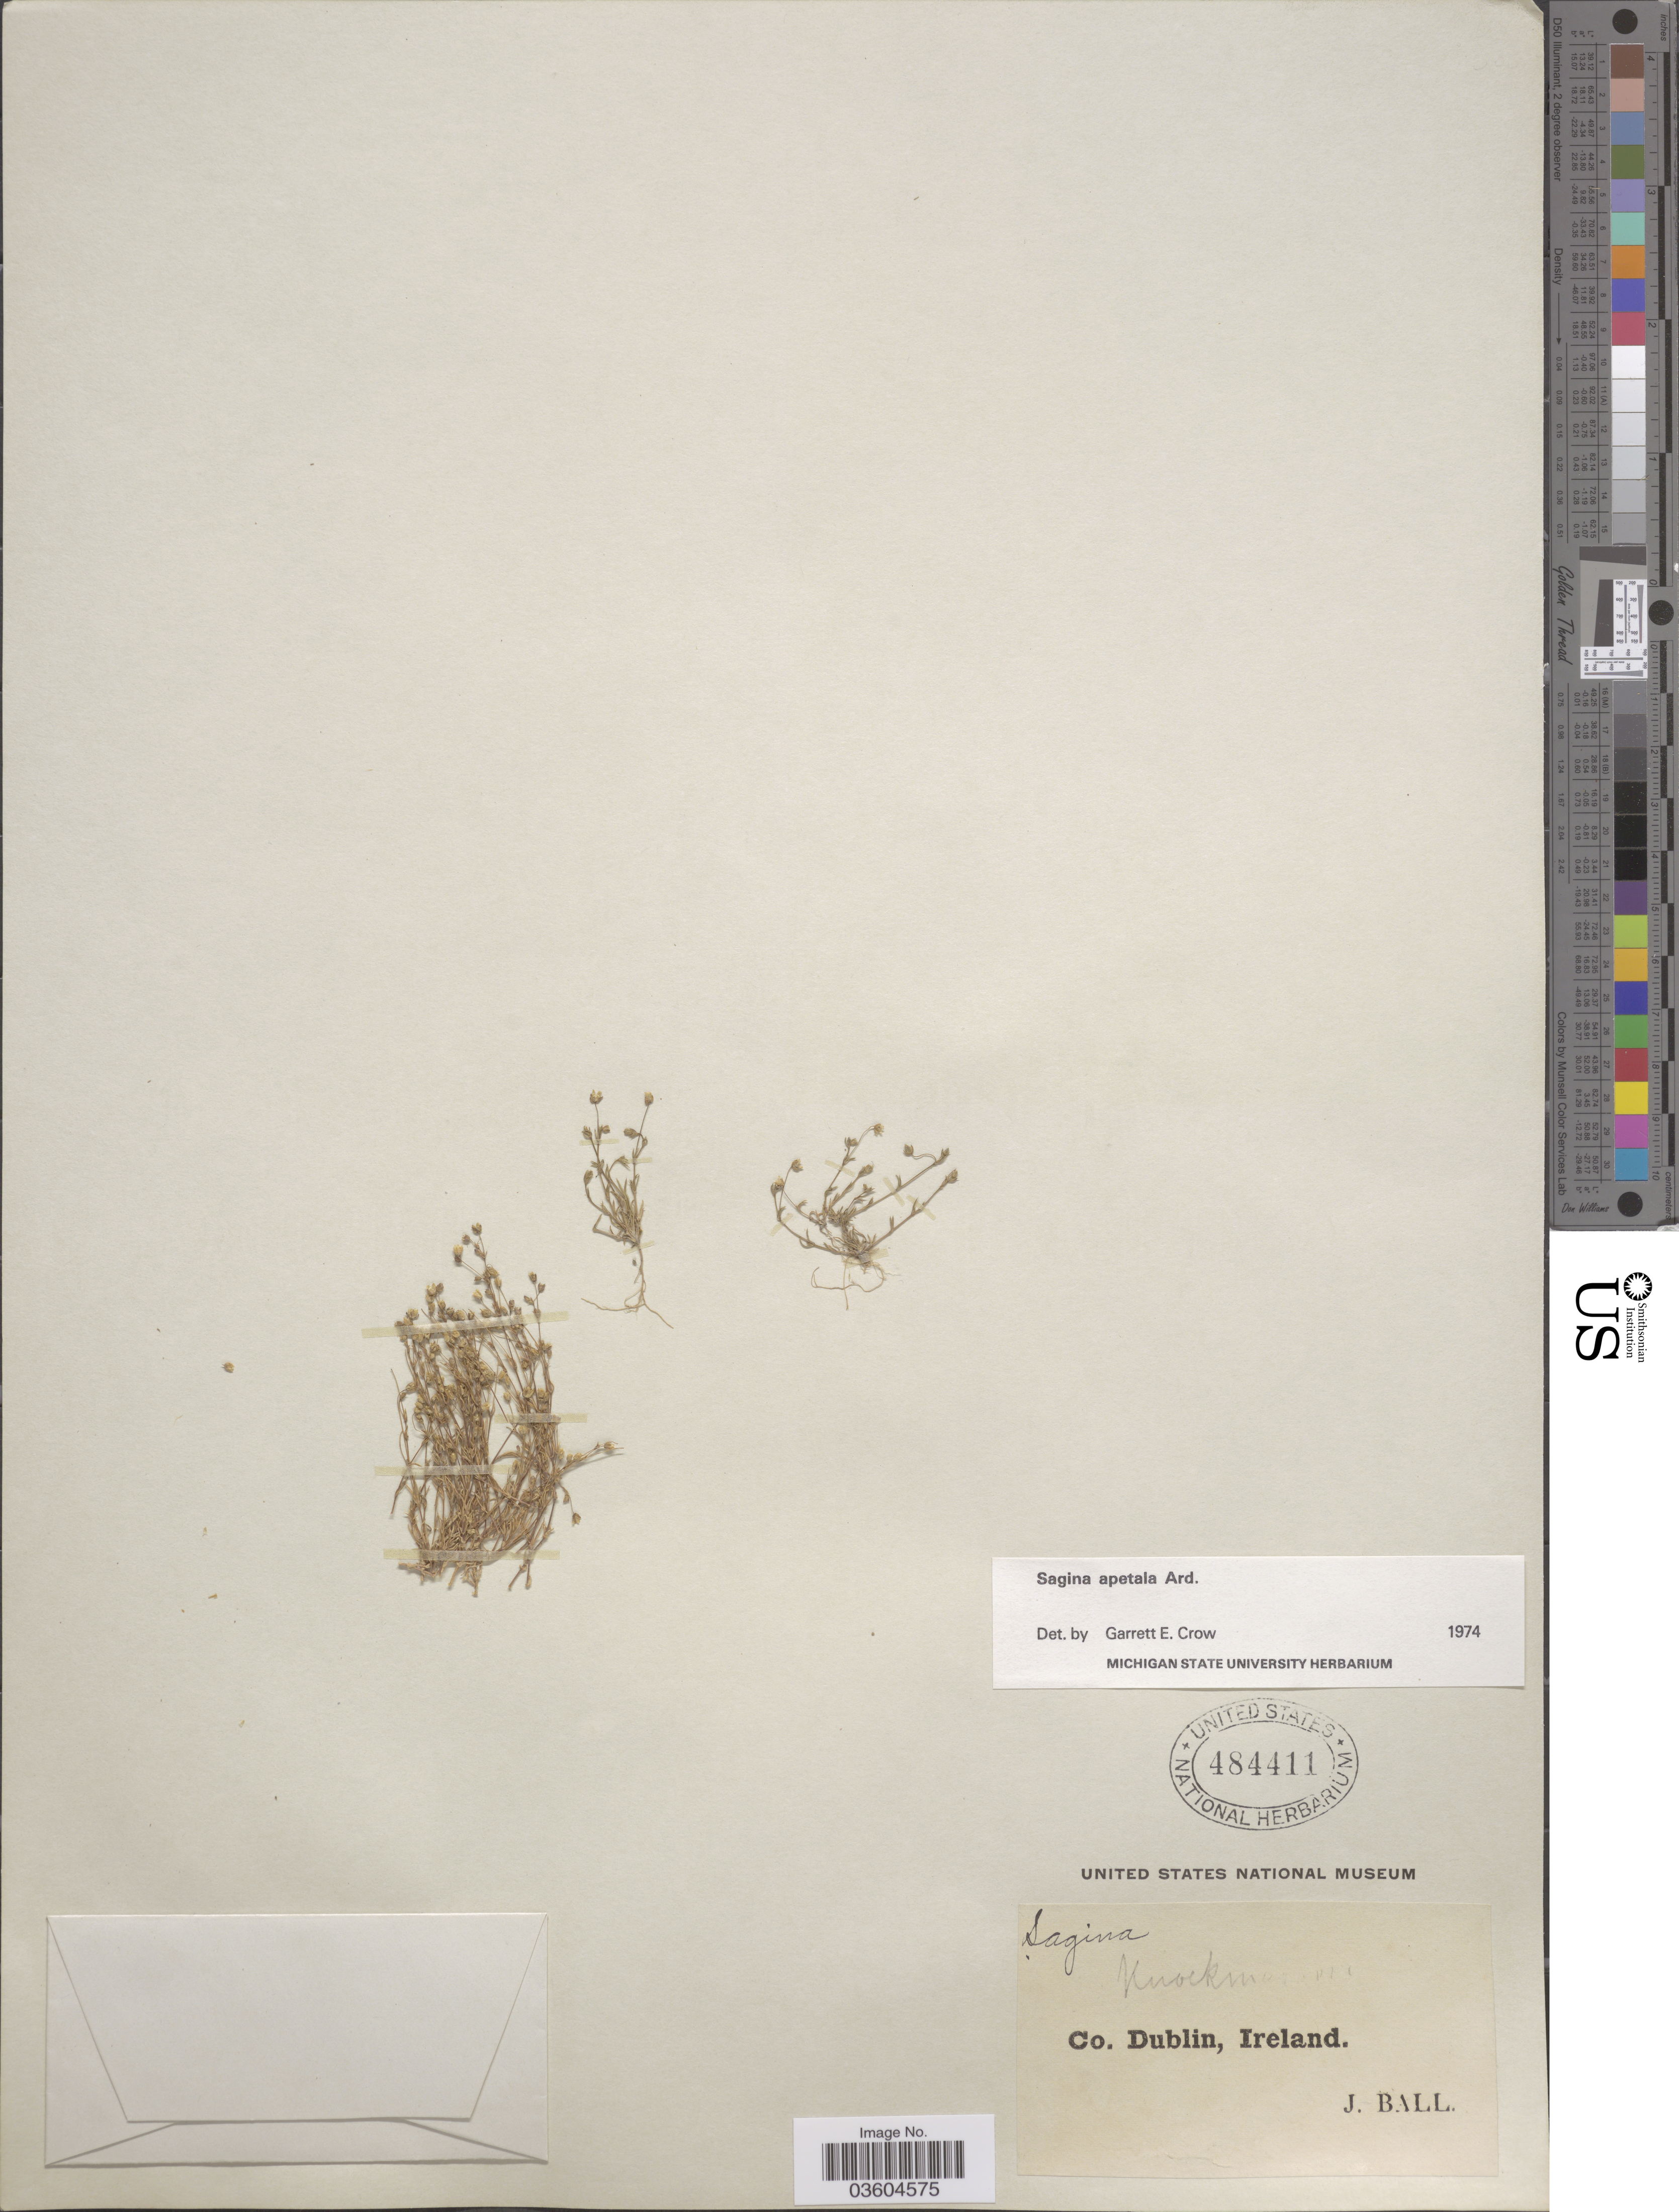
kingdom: Plantae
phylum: Tracheophyta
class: Magnoliopsida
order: Caryophyllales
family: Caryophyllaceae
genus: Sagina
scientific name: Sagina apetala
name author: Ard.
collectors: J. Ball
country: Ireland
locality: Co. Dublin. [illegible text]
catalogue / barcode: US 484411